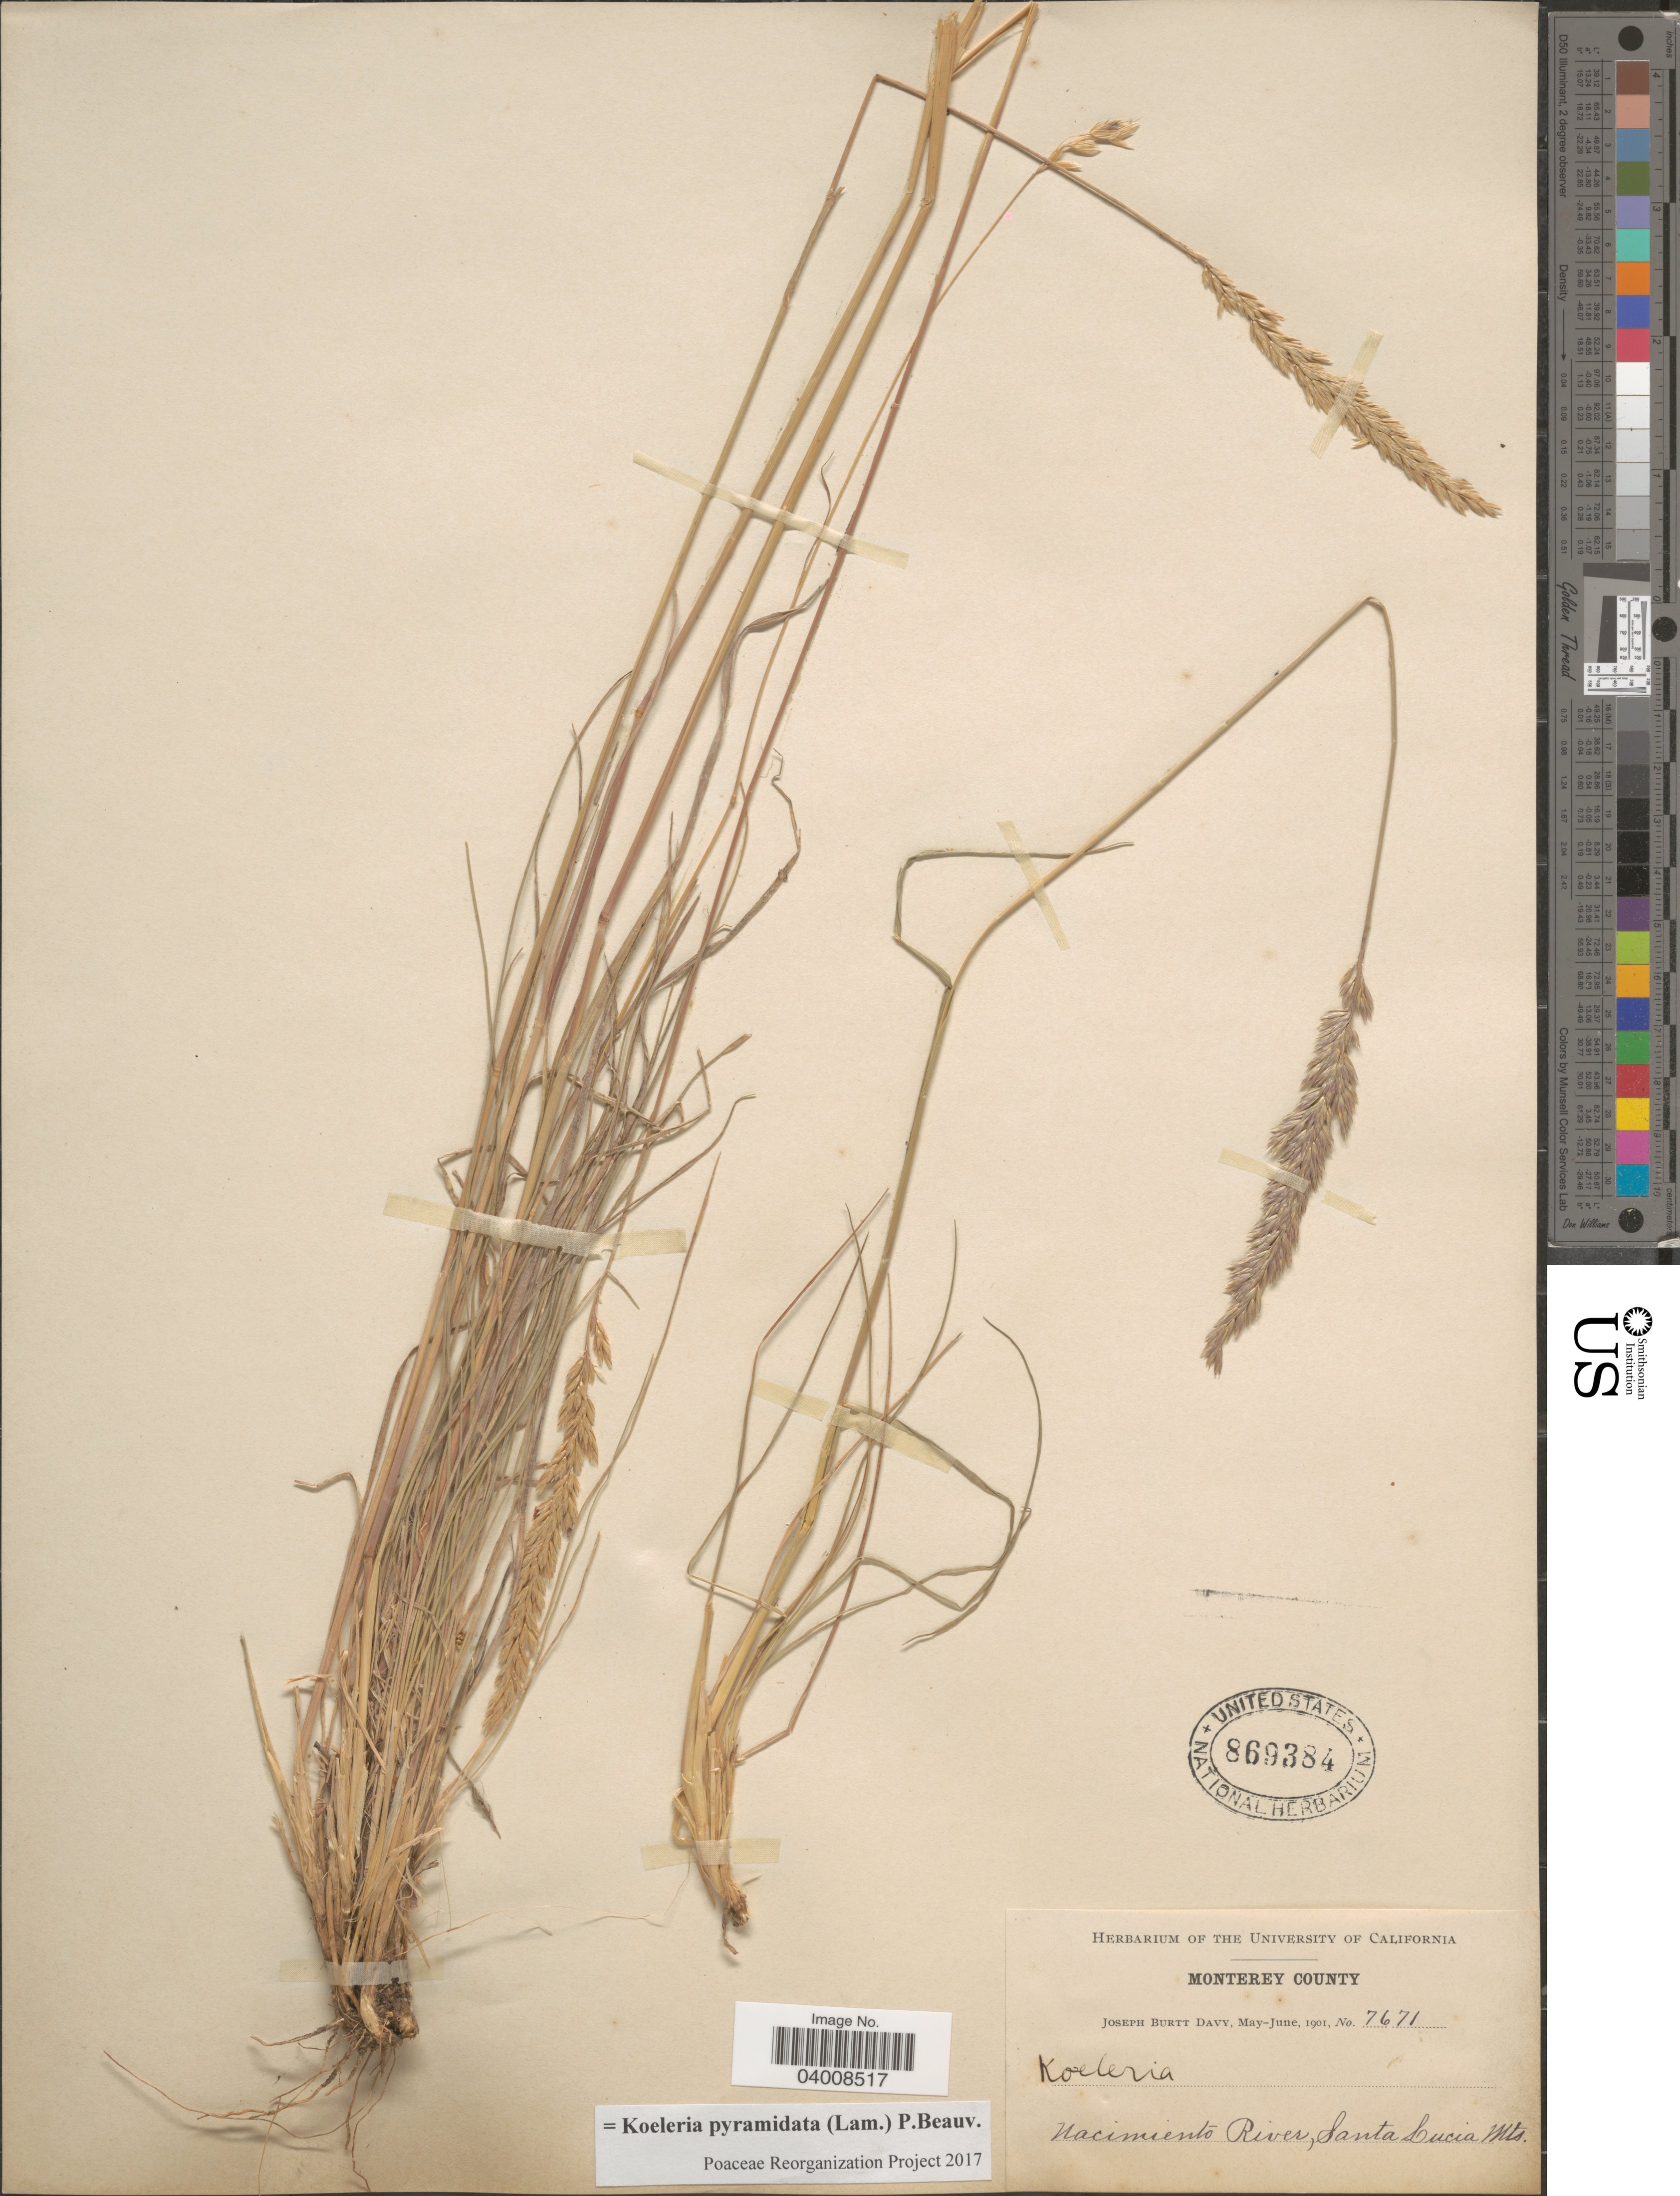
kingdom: Plantae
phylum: Tracheophyta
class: Liliopsida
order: Poales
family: Poaceae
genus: Koeleria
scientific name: Koeleria spicata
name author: (L.) Barberá et al.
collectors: J. Burtt Davy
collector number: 7671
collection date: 1901-05/1901-06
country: United States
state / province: California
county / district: Monterey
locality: Monterey County. Nacimiento River, Santa Lucia Mts.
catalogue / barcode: US 869384